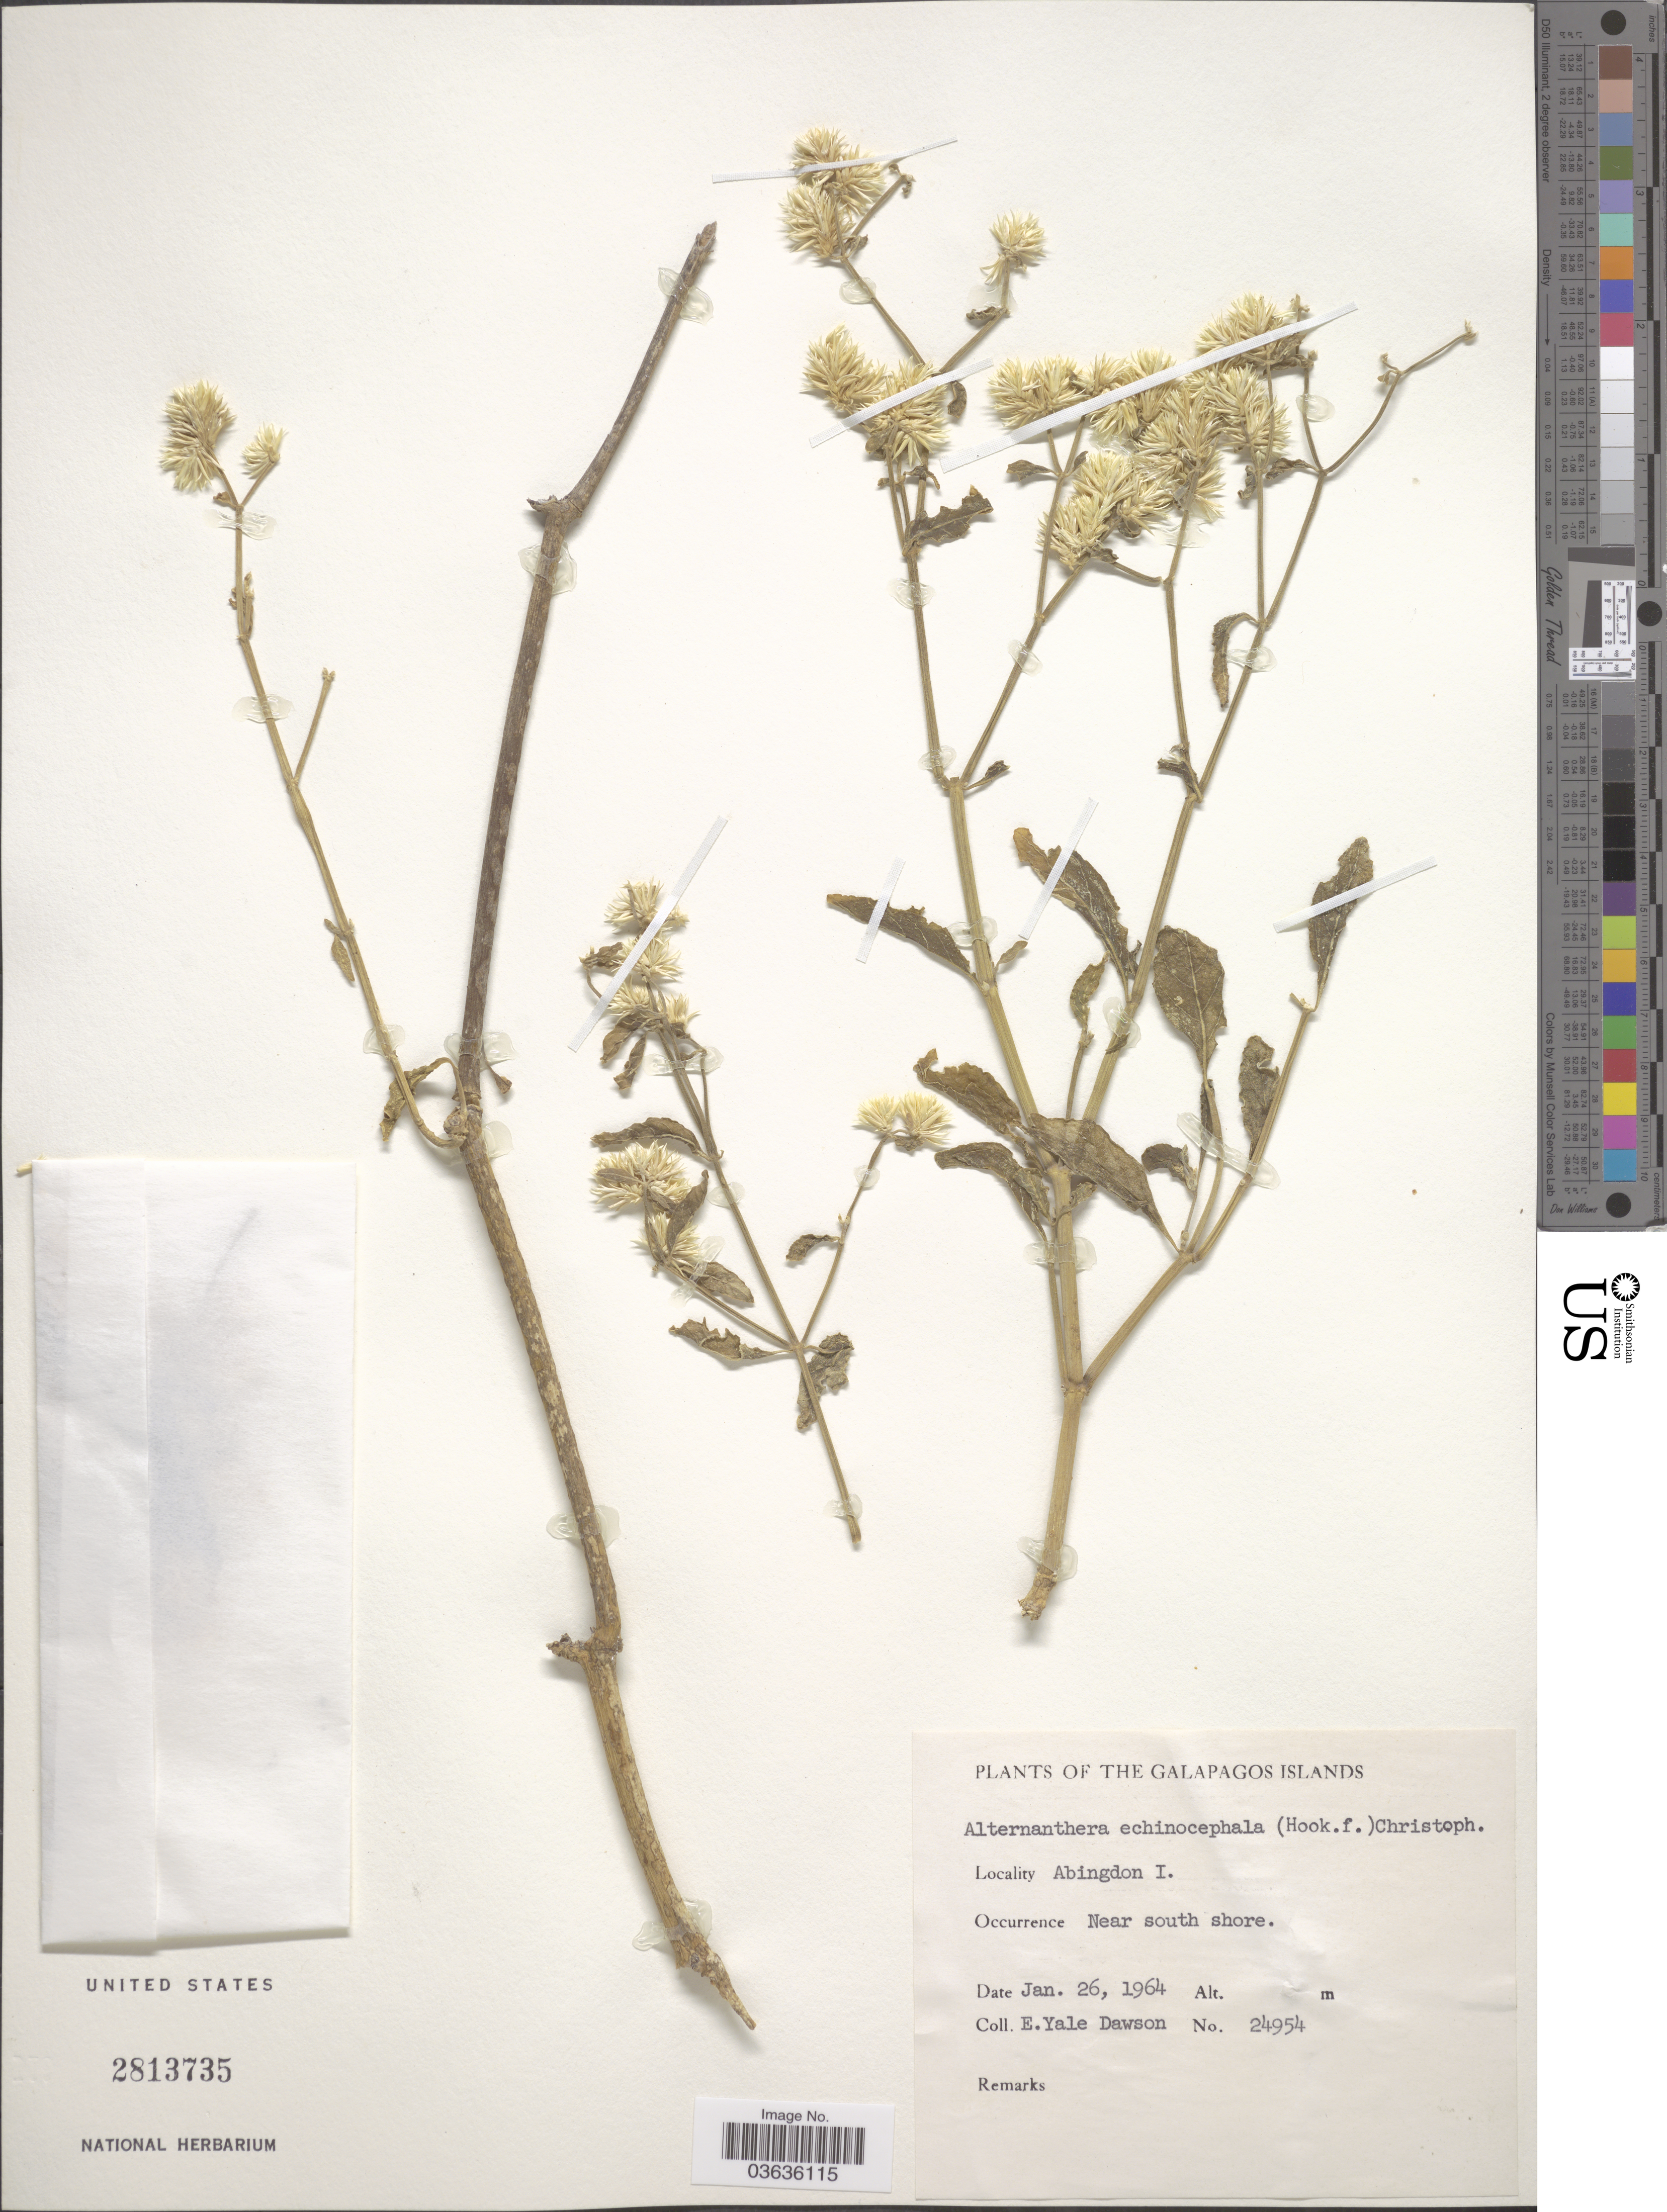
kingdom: Plantae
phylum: Tracheophyta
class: Magnoliopsida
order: Caryophyllales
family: Amaranthaceae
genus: Alternanthera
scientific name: Alternanthera echinocephala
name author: (Hook. f.) Christoph.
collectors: N. Yensen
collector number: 24954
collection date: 1964-01-26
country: Ecuador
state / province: Colón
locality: The Galapagos Islands. Abingdon I. Near south shore.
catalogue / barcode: US 2813735